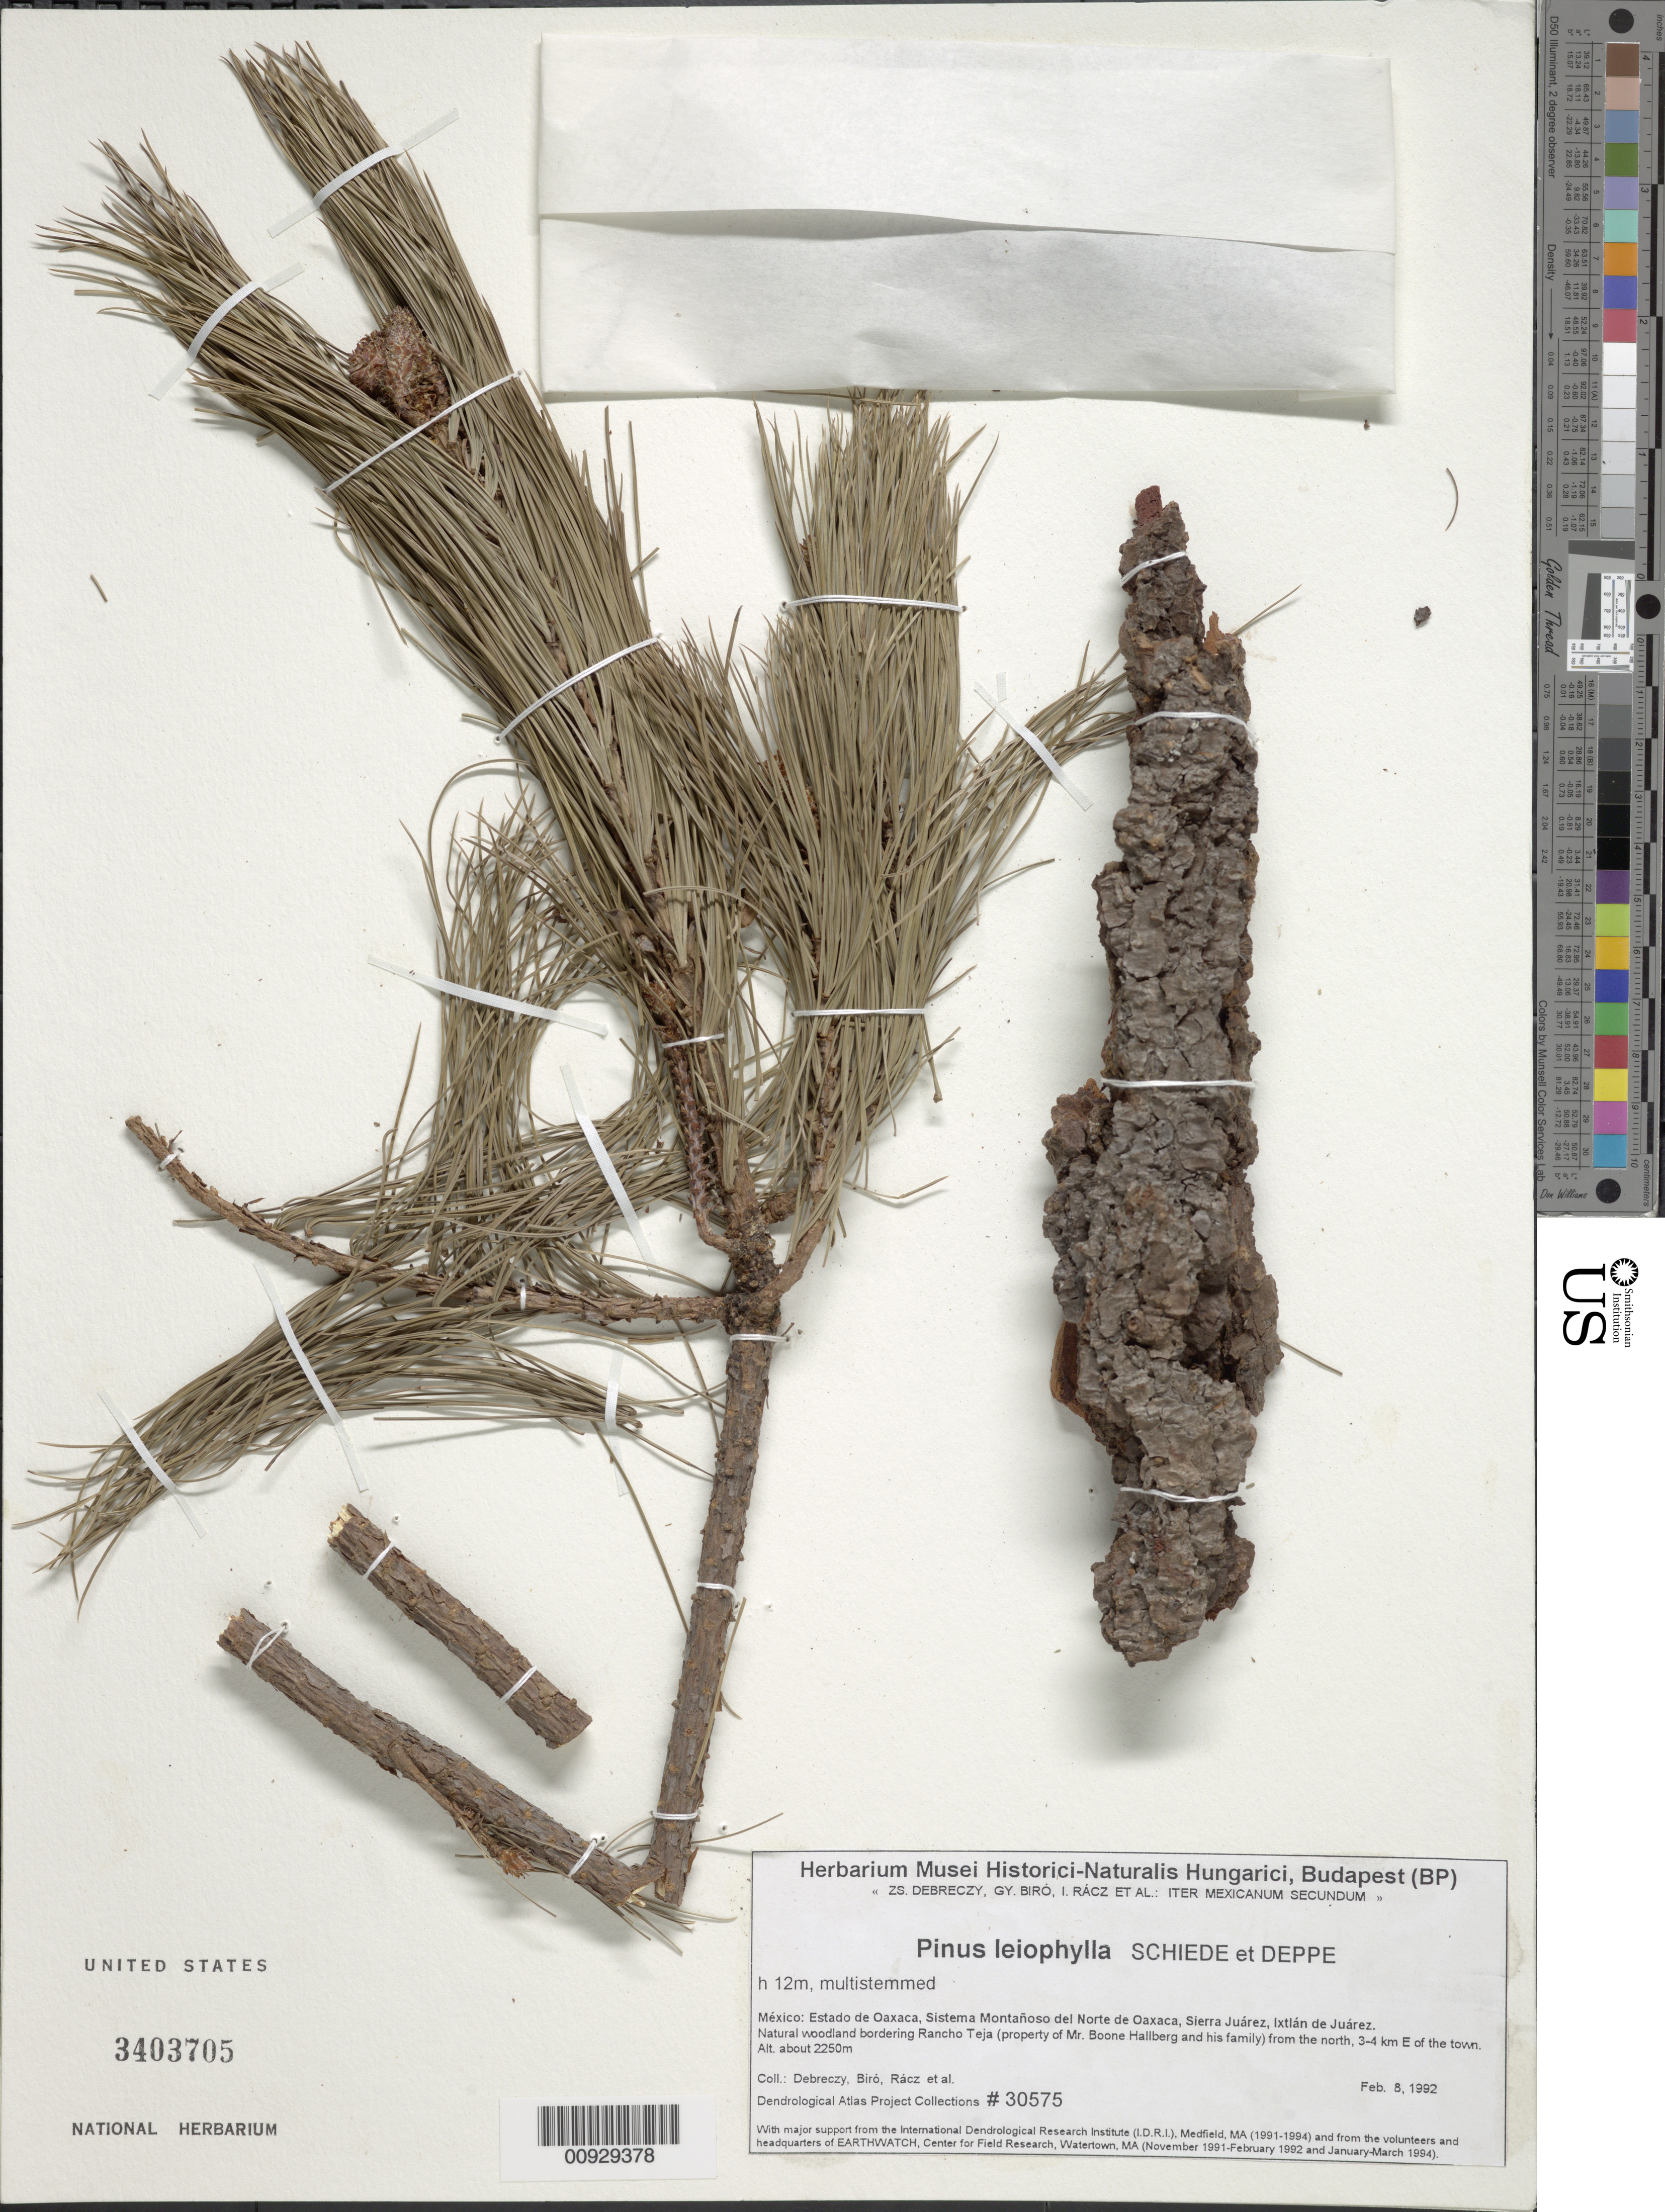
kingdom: Plantae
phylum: Tracheophyta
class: Pinopsida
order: Pinales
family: Pinaceae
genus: Pinus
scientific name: Pinus leiophylla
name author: Schiede ex Schltdl. & Cham.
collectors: Z. Debreczy, G. Biro, I. Rácz & et al.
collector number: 30575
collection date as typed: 08 Feb 1992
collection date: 1992-02-08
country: Mexico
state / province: Oaxaca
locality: Sistema Montañoso del Norte de Oaxaca, Sierra Juárez, Ixtlán de Juárez. Natural woodland bordering Rancho Teja (property of Mr. Boone Hallberg and family) from the north, 3-4 km. E of town.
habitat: Natural woodland.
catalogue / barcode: US 3403705